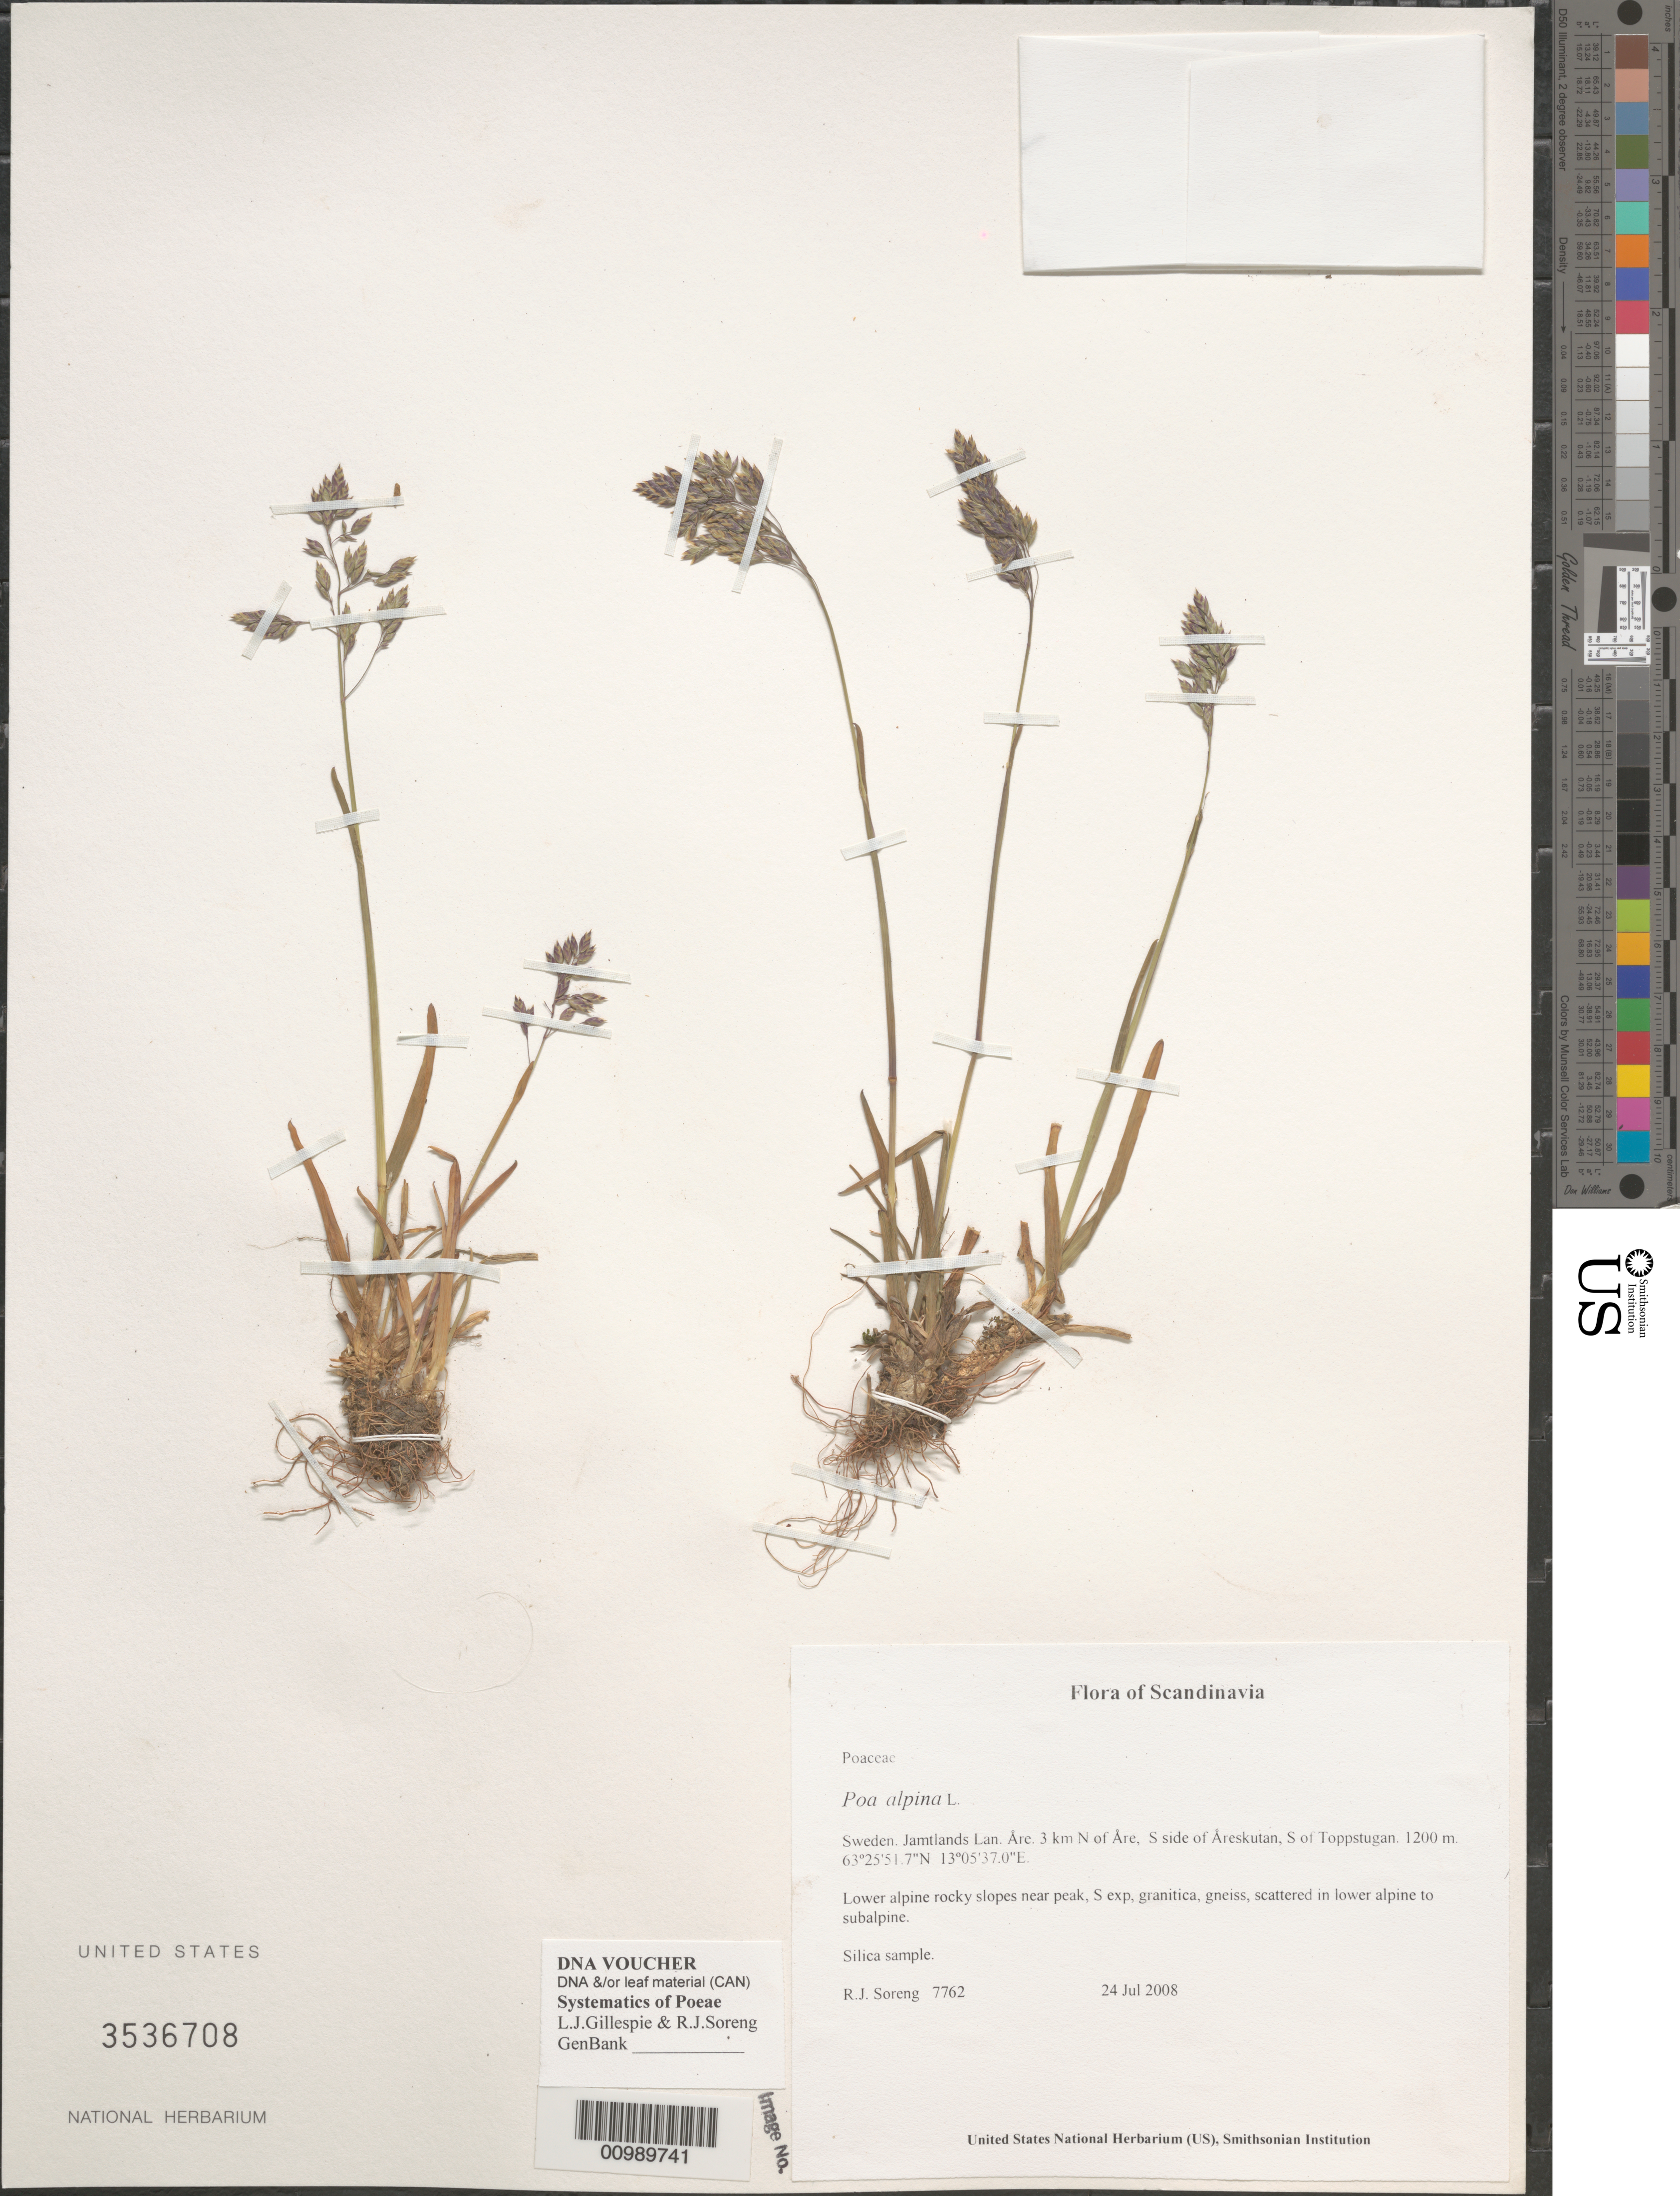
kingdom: Plantae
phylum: Tracheophyta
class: Liliopsida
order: Poales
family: Poaceae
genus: Poa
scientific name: Poa alpina subsp. alpina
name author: L.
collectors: R. J. Soreng & N. L. Soreng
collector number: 7762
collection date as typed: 24 Jul 2008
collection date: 2008-07-24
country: Sweden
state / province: Jämtland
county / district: Åre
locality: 3 km N of Åre, S side of Åreskutan, S of Toppstugan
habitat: Lower alpine rocky slopes near peak, S exp, granitica, gneiss, scattered in lower alpine to subalpine.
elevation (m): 1200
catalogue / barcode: US 3536708